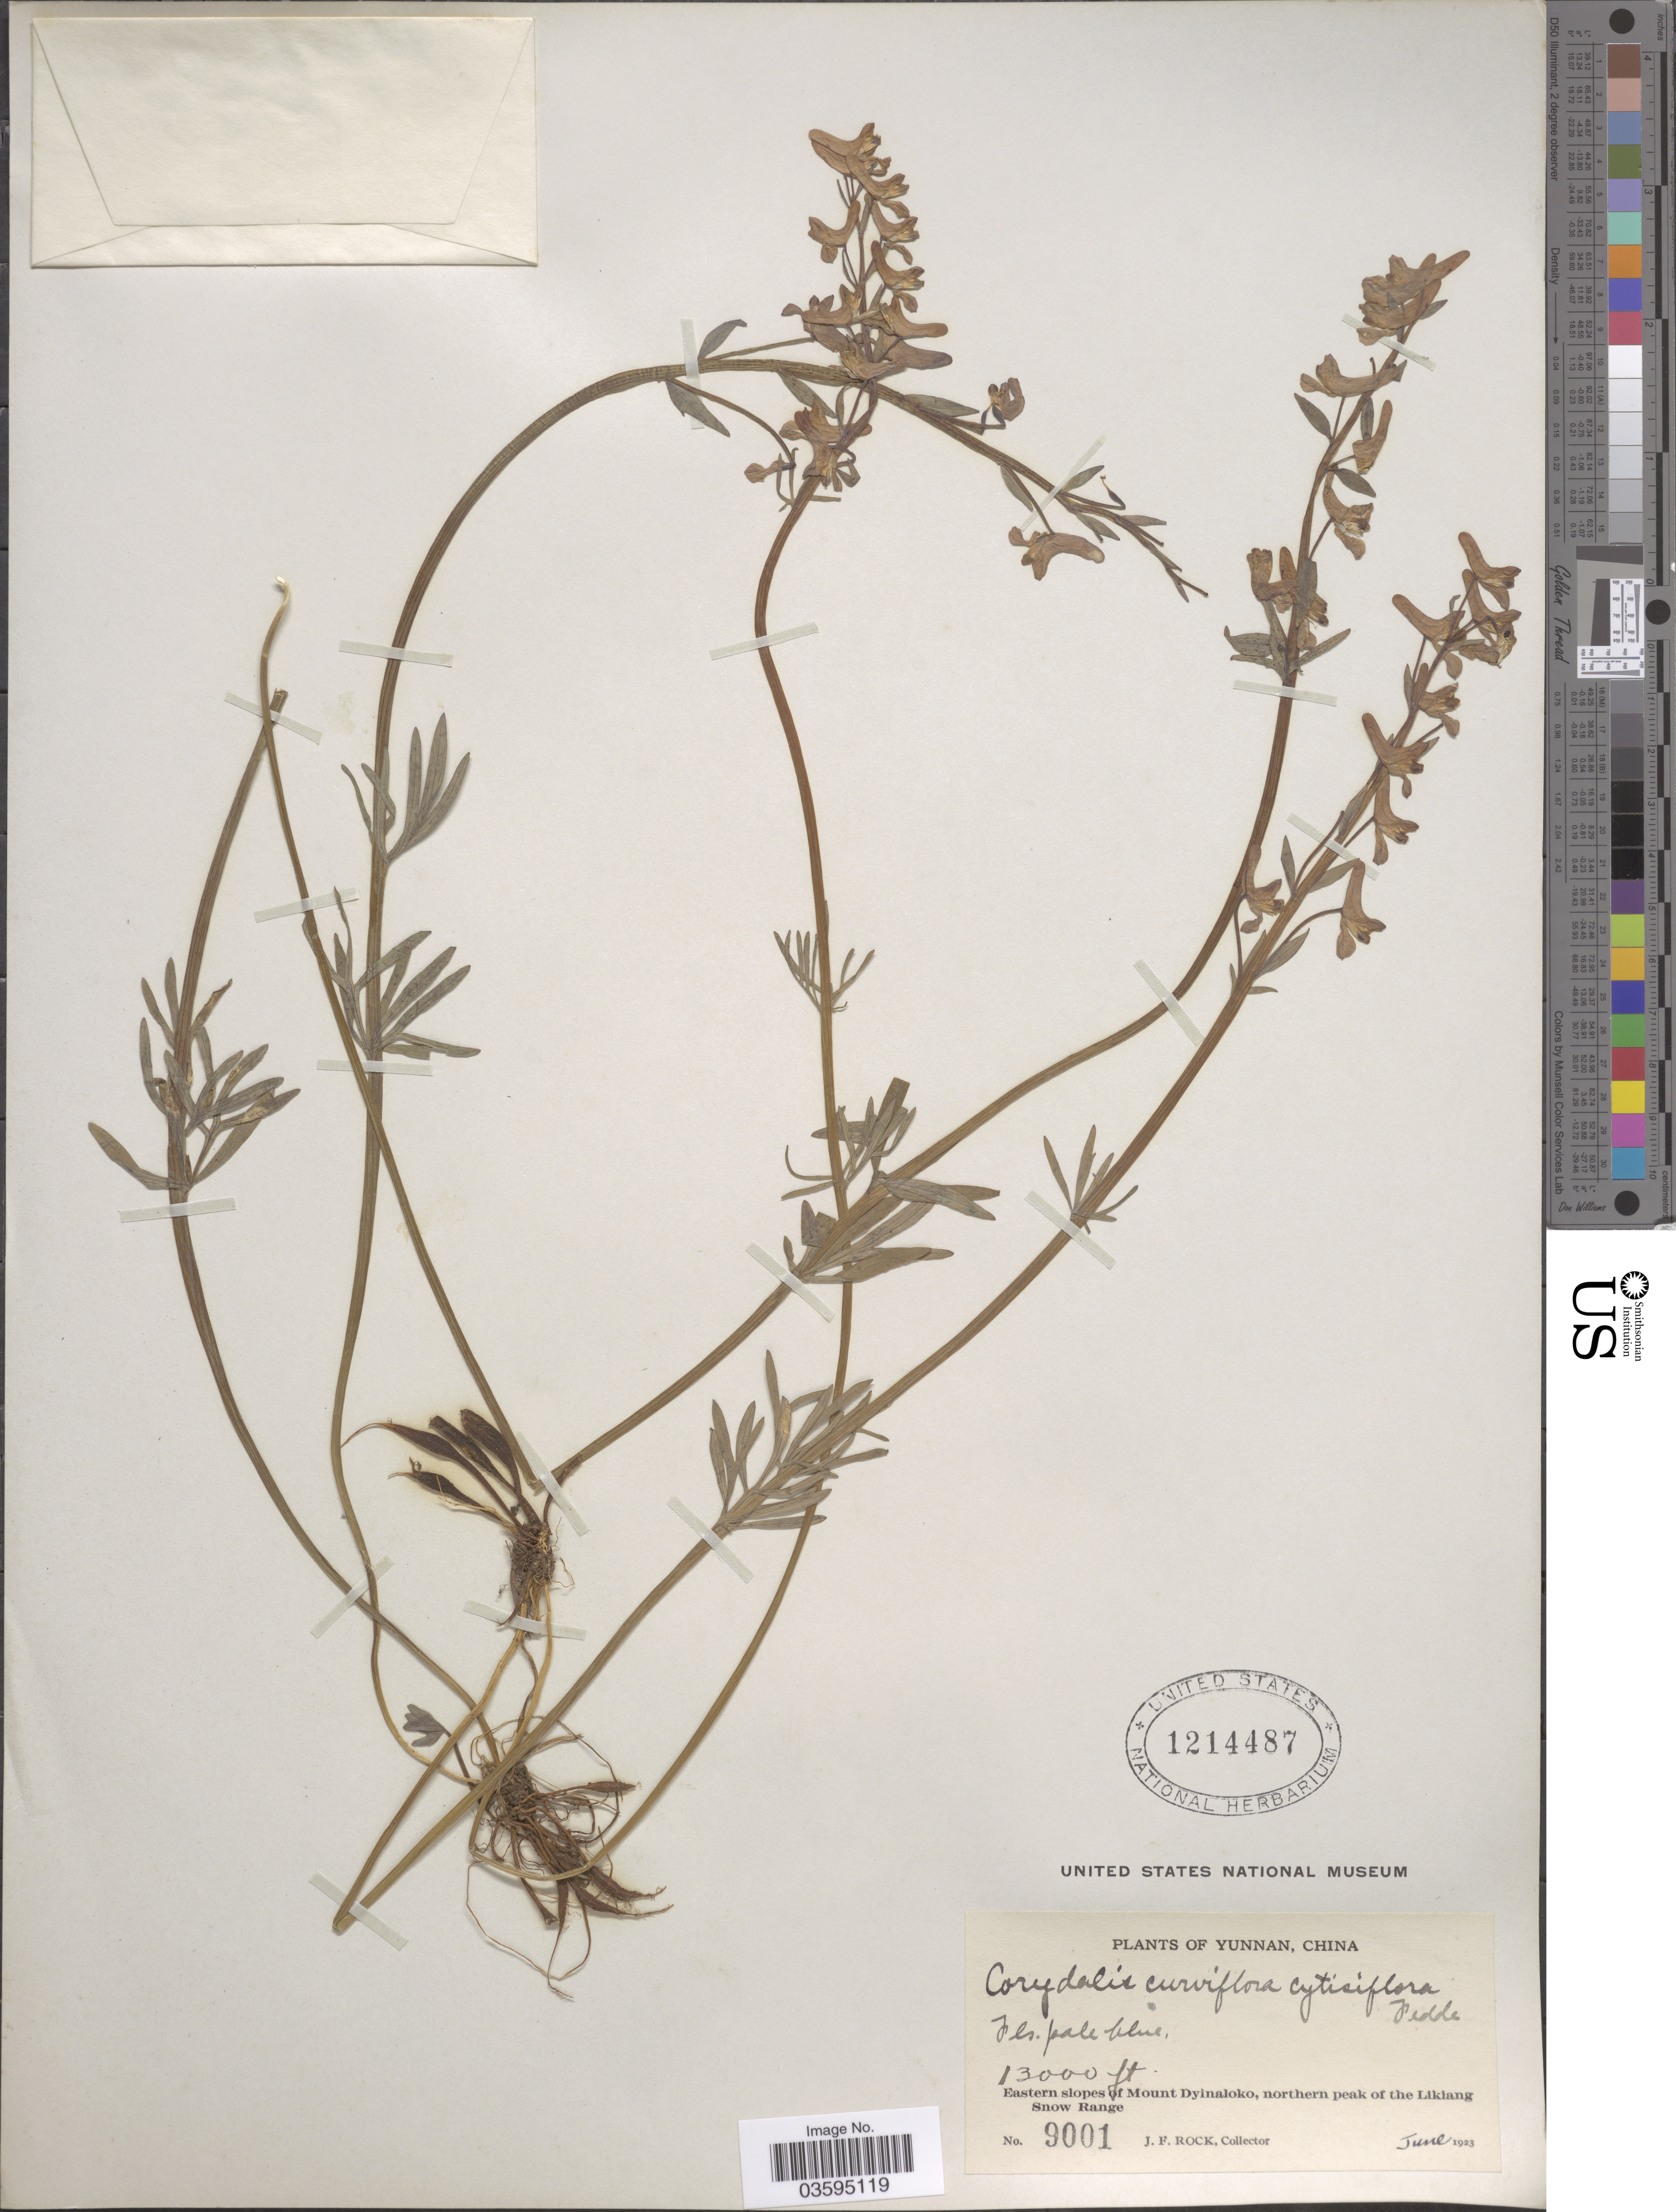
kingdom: Plantae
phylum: Tracheophyta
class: Magnoliopsida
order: Ranunculales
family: Papaveraceae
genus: Corydalis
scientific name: Corydalis curviflora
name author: Maxim. ex Hemsl.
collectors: J. Rock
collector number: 9001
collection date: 1923-06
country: China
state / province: Yunnan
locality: Eastern slopes of Mount Dyinaloko, northern peak of the Likiang Snow Range.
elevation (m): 3962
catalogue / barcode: US 1214487